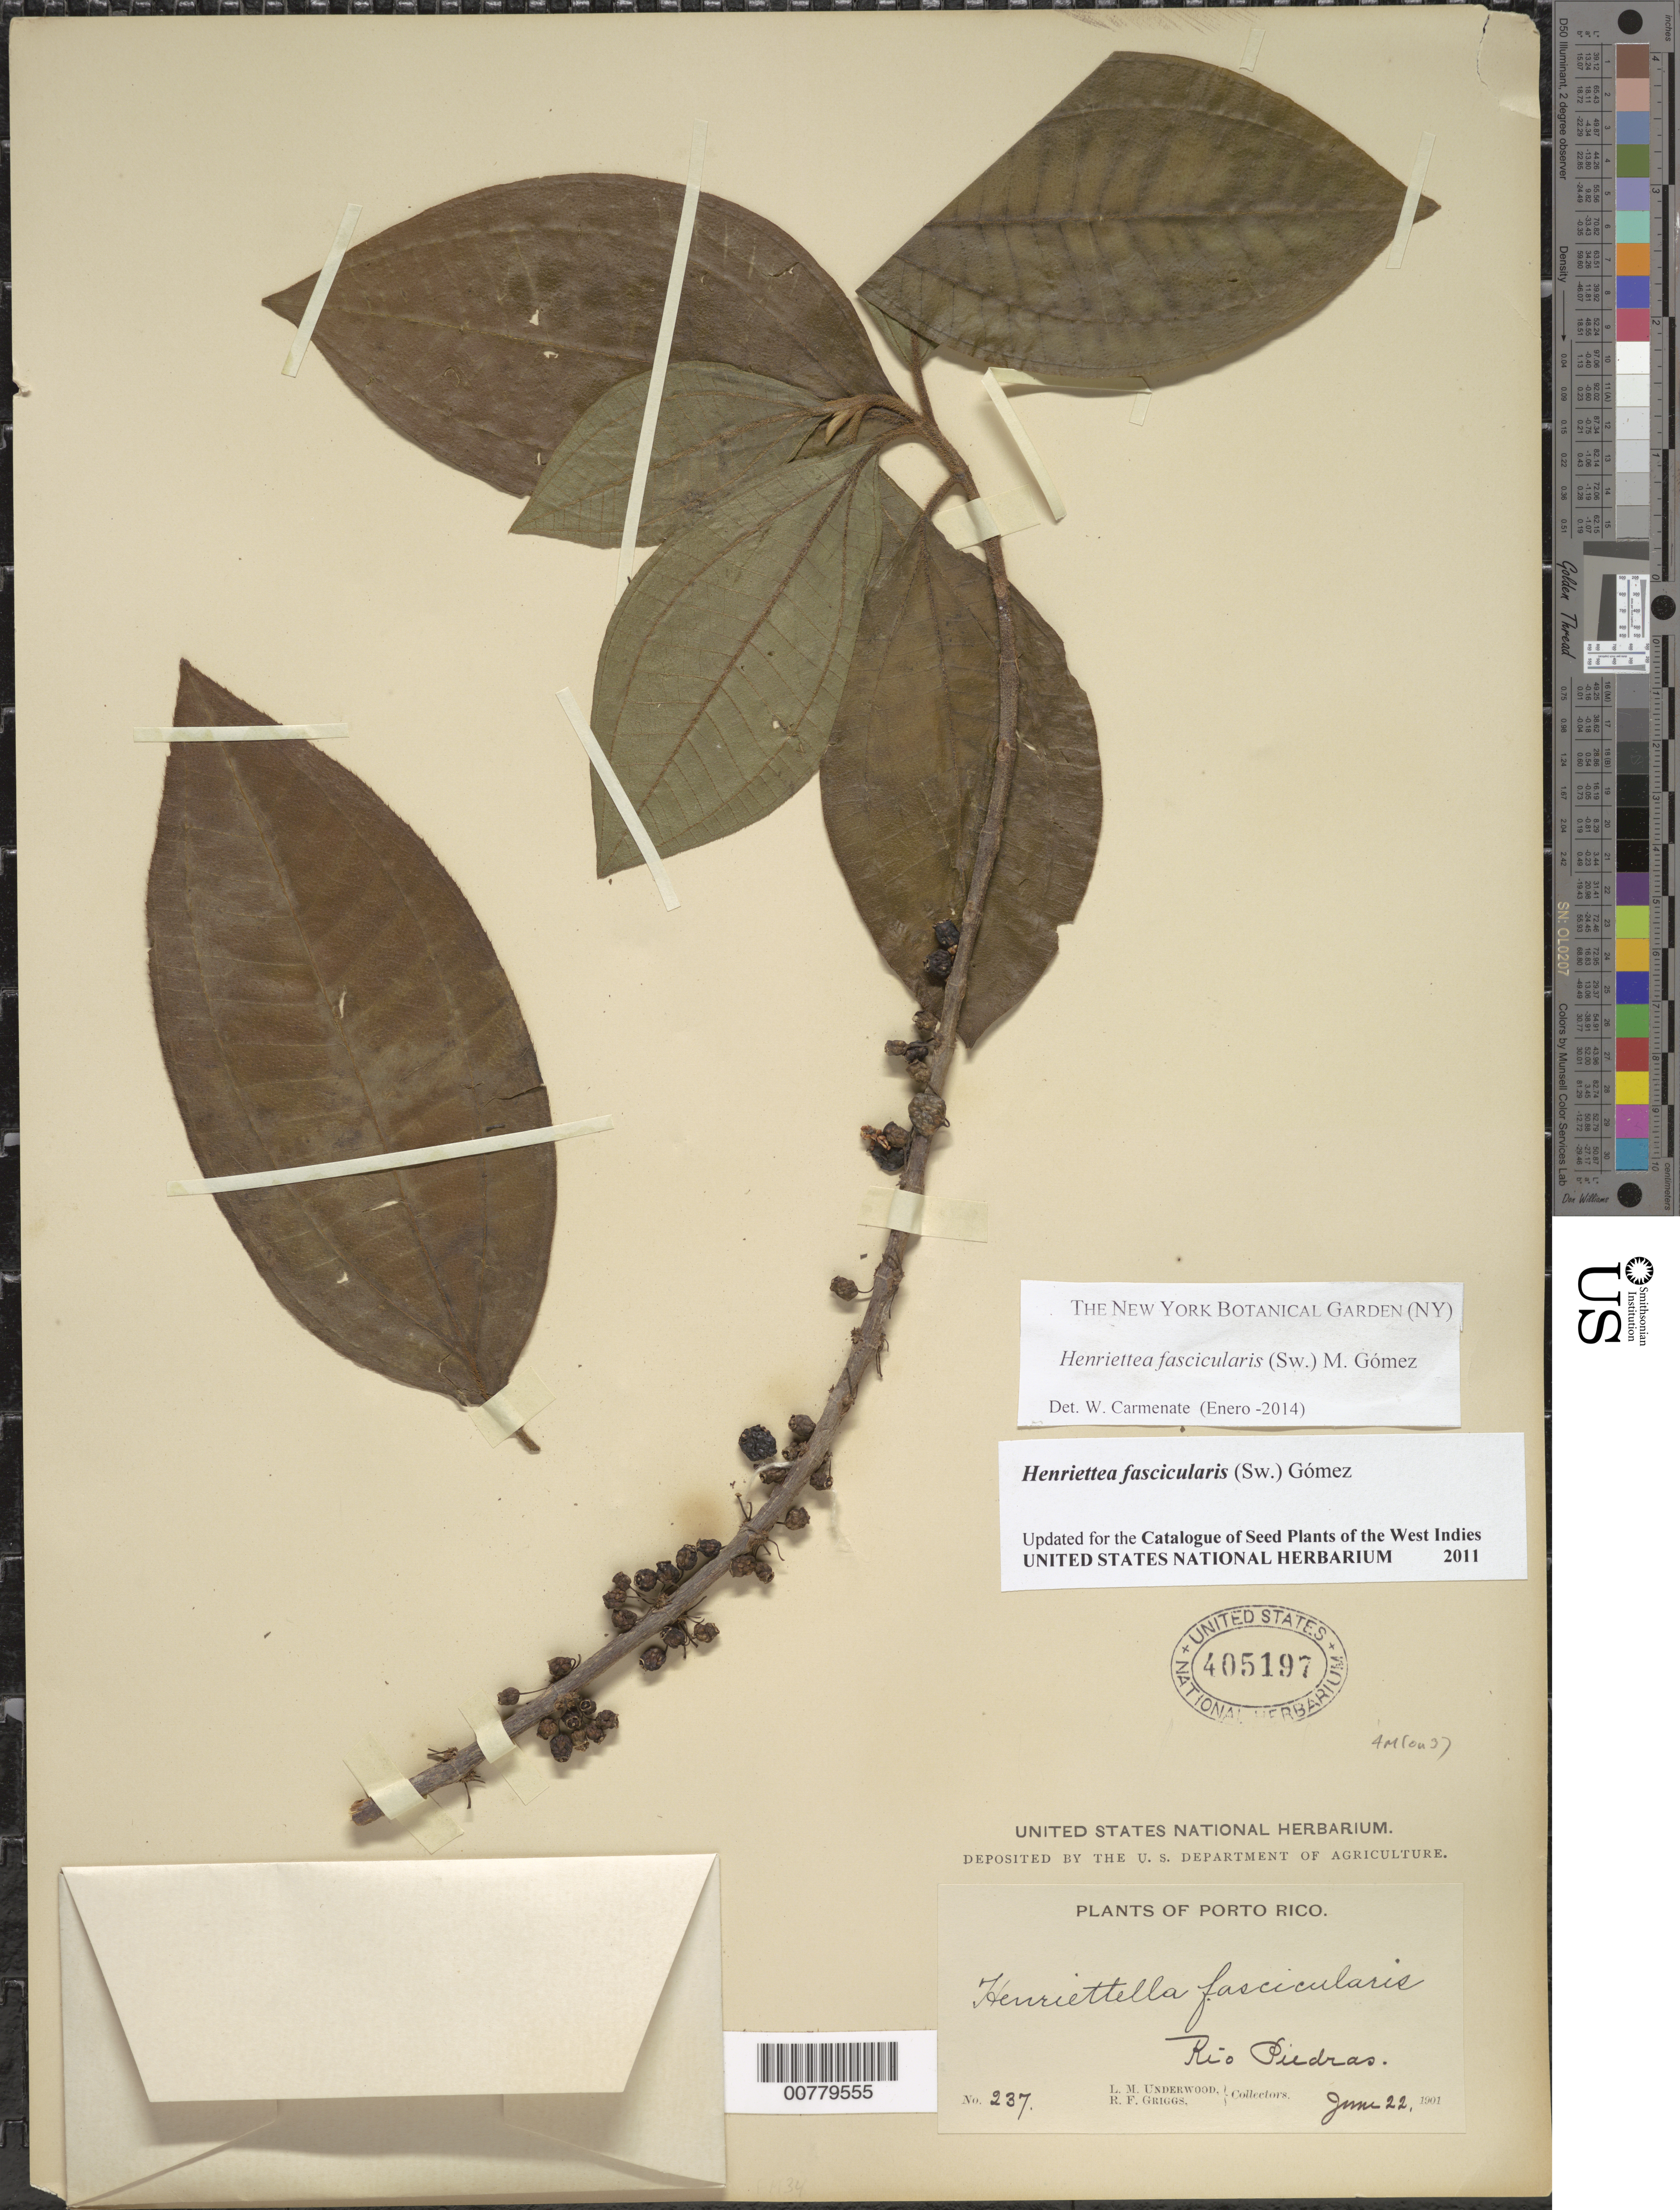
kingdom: Plantae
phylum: Tracheophyta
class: Magnoliopsida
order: Myrtales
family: Melastomataceae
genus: Henriettella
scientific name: Henriettella fascicularis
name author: (Sw.) C. Wright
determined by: Carmenate, W.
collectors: L. M. Underwood & R. F. Griggs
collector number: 237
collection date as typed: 22 Jun 1901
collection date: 1901-06-22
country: Puerto Rico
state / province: San Juan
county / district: Río Piedras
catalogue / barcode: US 405197